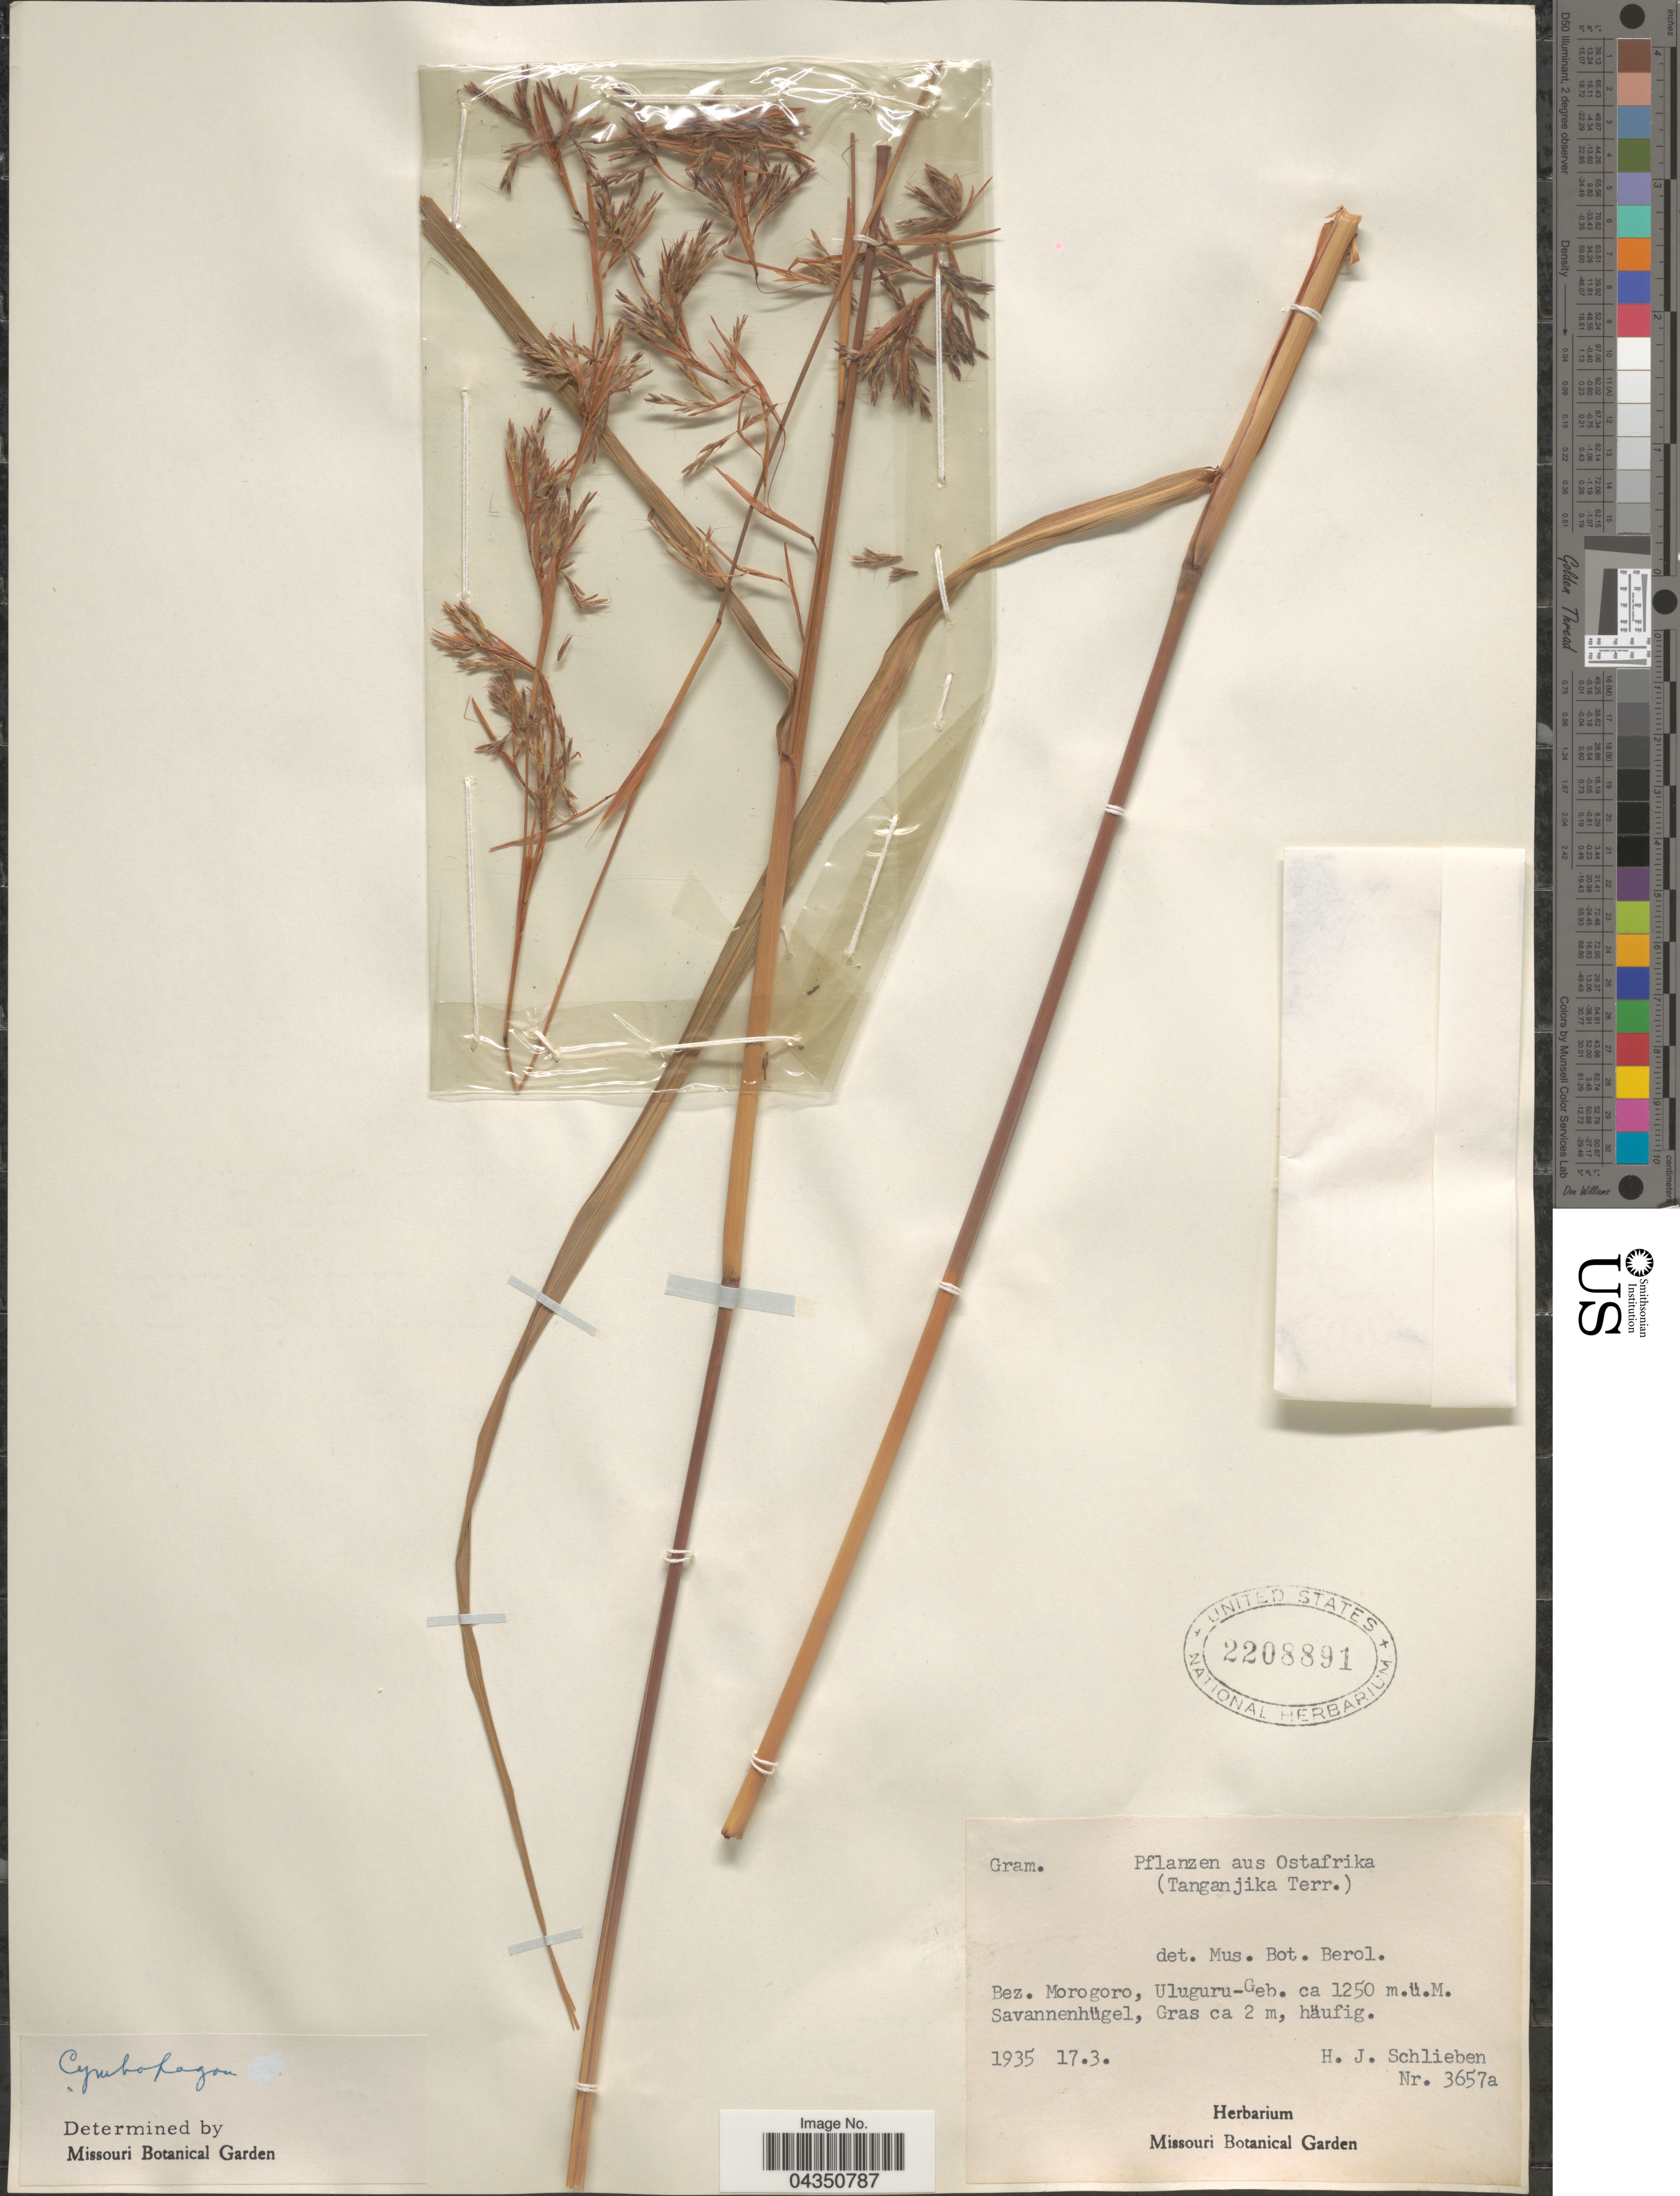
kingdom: Plantae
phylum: Tracheophyta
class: Liliopsida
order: Poales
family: Poaceae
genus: Cymbopogon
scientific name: Cymbopogon sp.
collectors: H. J. Schlieben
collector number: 3657a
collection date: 1935-03-17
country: Tanzania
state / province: Morogoro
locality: Ostafrika (Tanganyika Terr.). Bez. Morogoro, Uluguru-Geb.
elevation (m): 1250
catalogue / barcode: US 220891